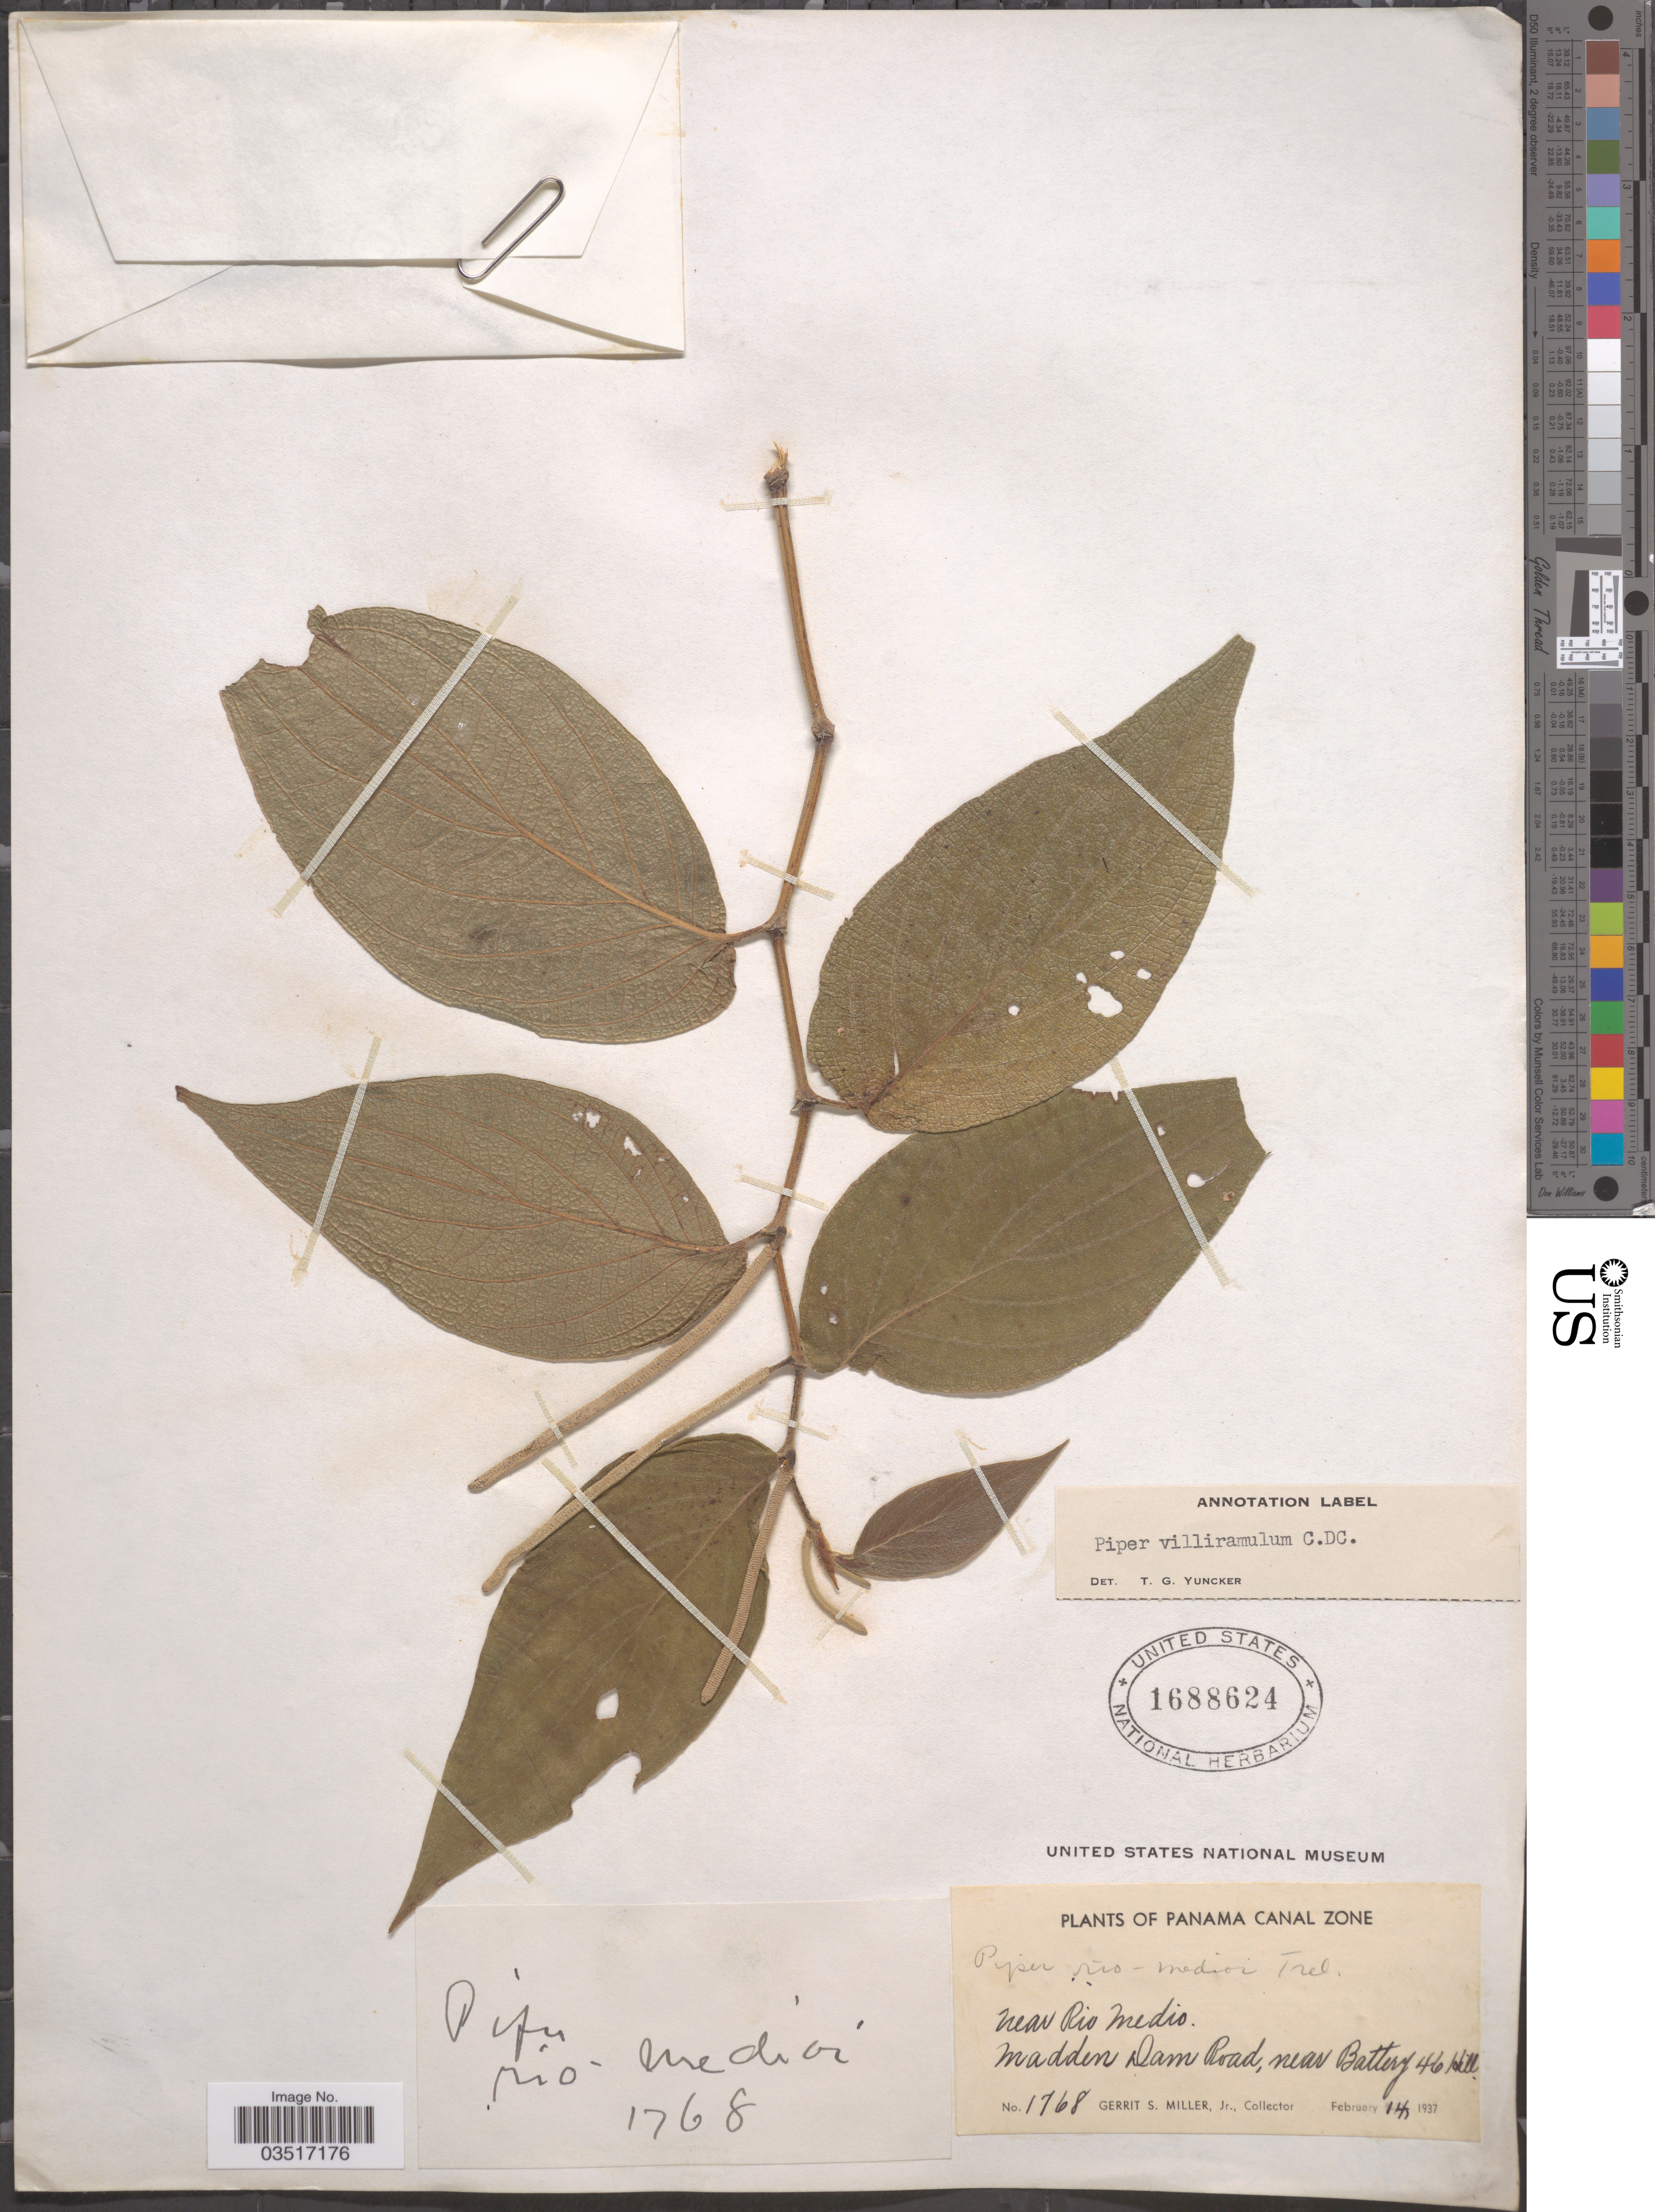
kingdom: Plantae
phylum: Tracheophyta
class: Magnoliopsida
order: Piperales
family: Piperaceae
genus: Piper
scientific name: Piper villiramulum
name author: C. DC.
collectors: G. S. Miller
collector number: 1768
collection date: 1937-02-14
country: Panama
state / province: Colón / Panamá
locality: Panama Canal Zone. Near Rio Medio. Madden Dam Road, near Battery 46 Hill.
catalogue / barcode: US 1688624